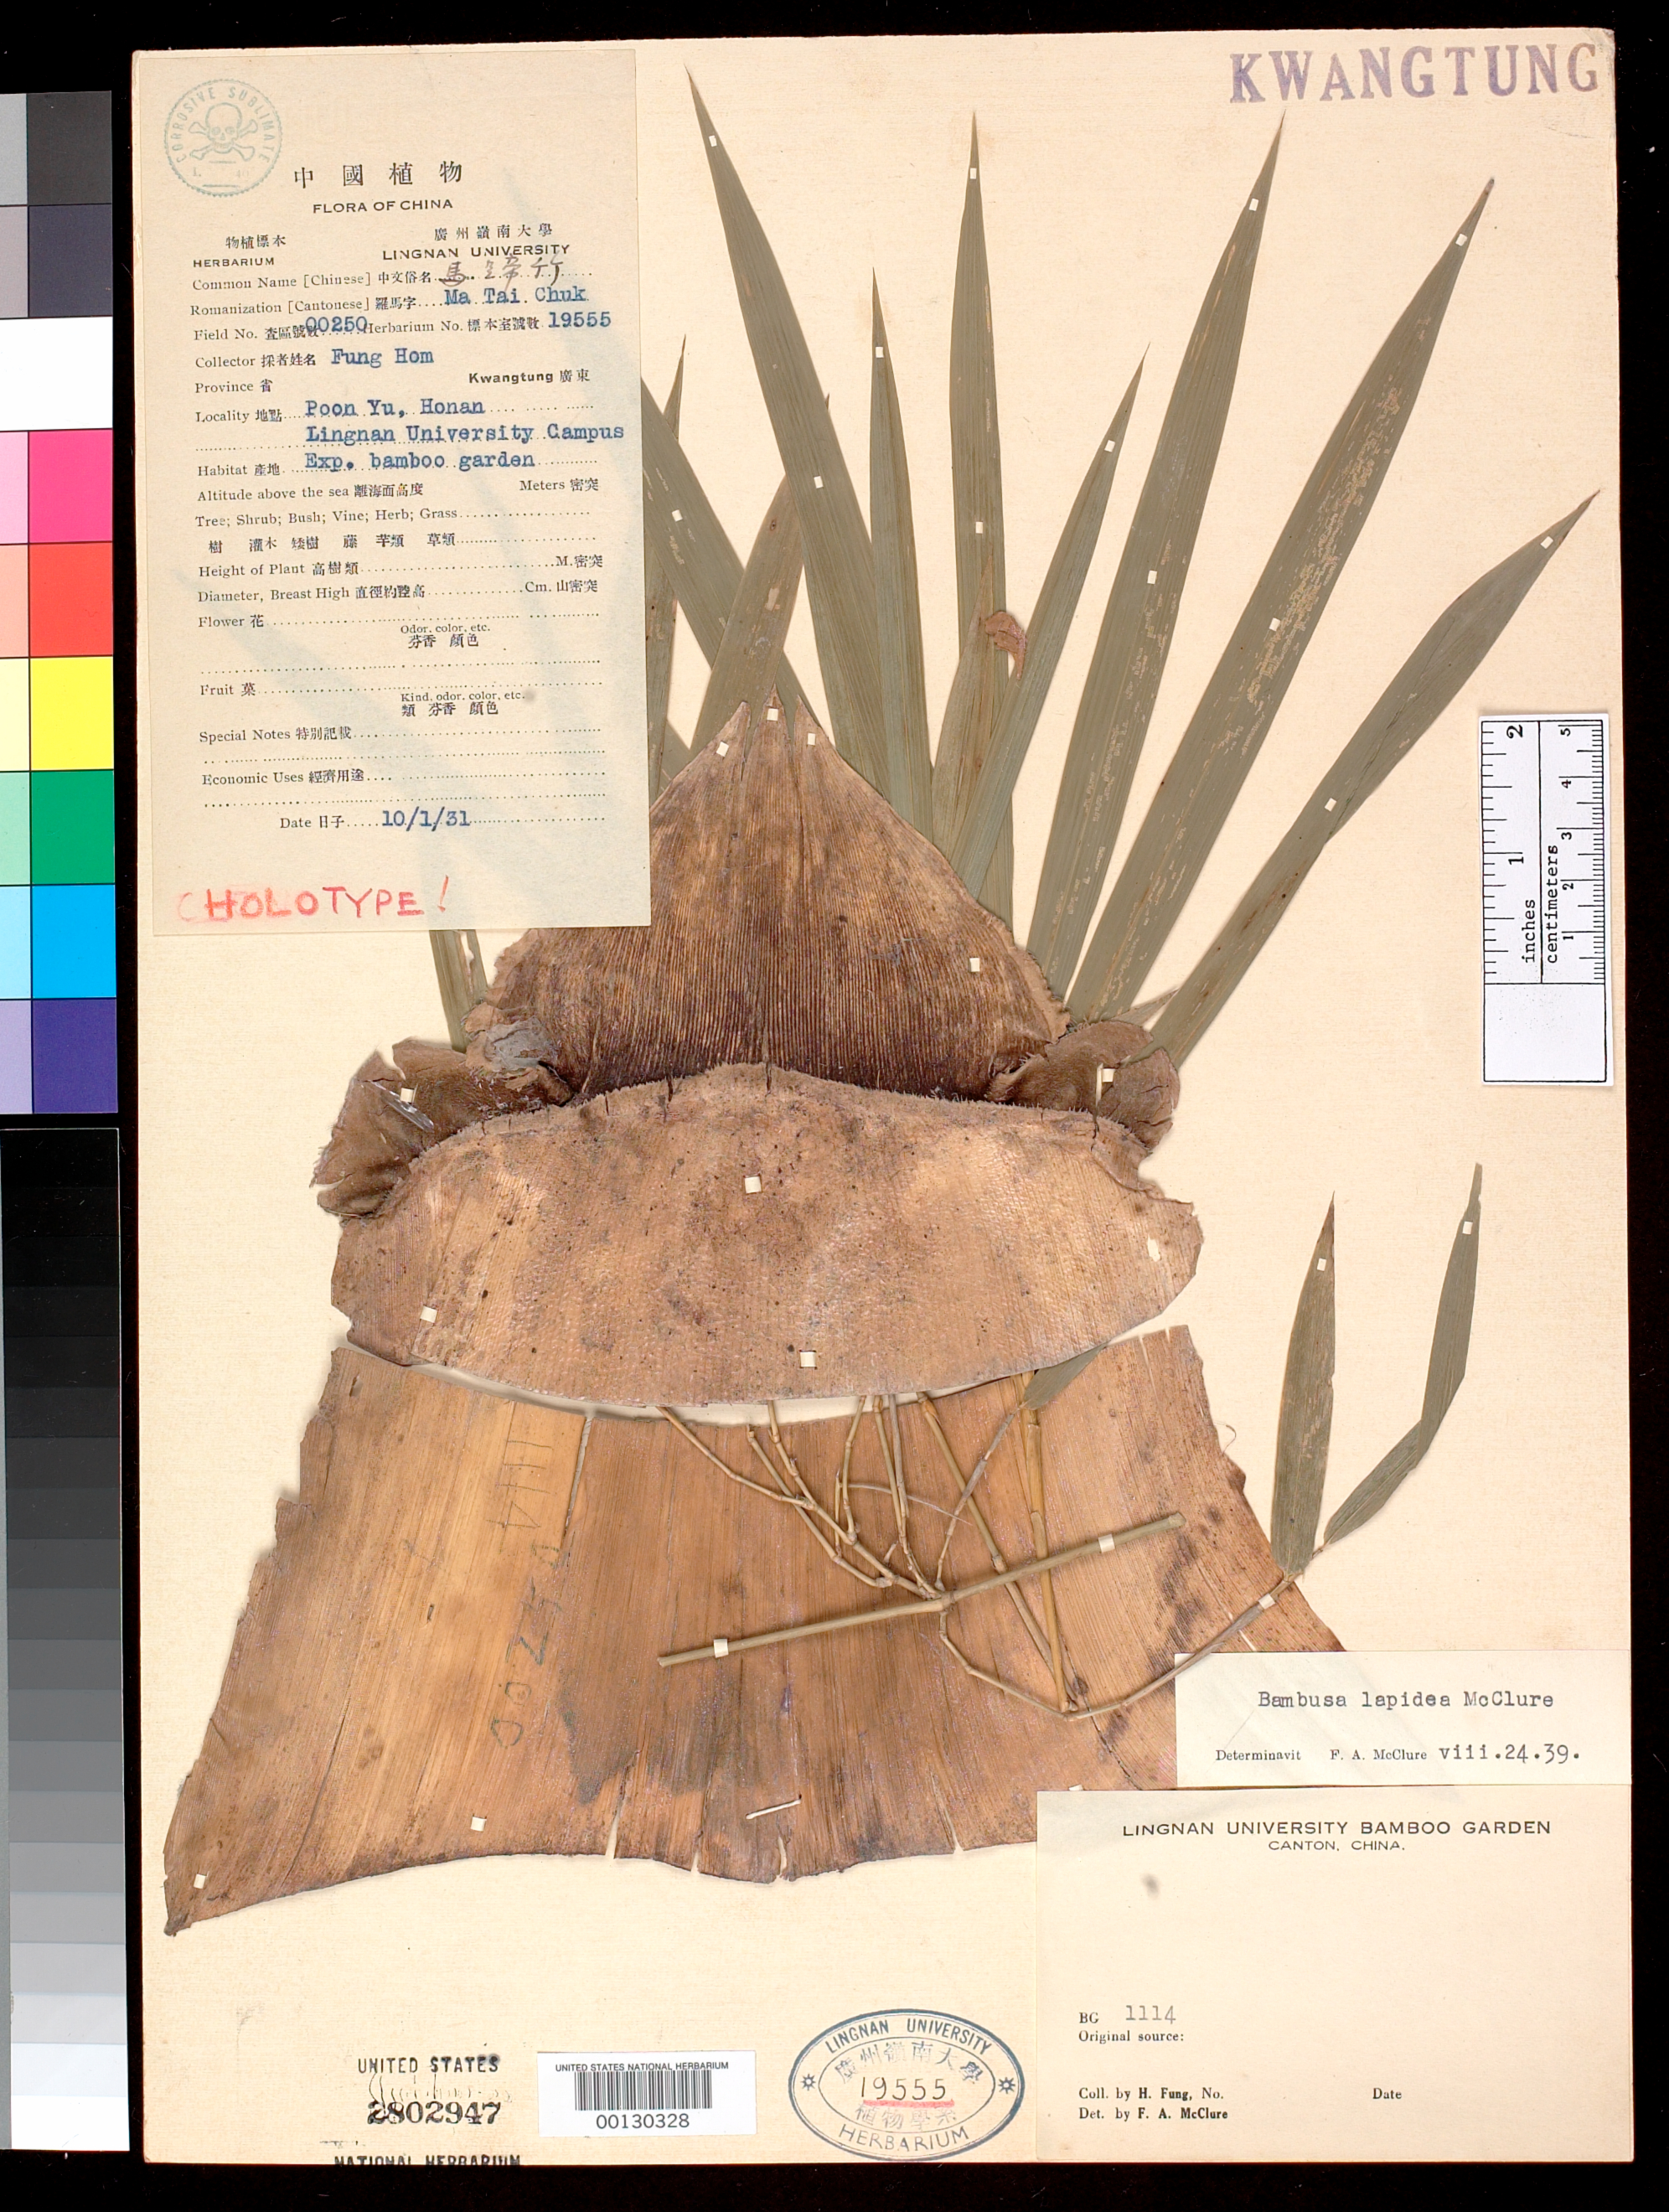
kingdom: Plantae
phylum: Tracheophyta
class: Liliopsida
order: Poales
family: Poaceae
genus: Bambusa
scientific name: Bambusa lapidea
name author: McClure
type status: Holotype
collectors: H. L. Fung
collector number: BG 1114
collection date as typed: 01 Oct 1931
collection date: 1931-10-01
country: China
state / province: Guangxi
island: Honam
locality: Poon Yu, island.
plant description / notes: Lingnan University Herbarium no. 19555.; Cultivated, Lingnan University Campus Exp. Bamboo Garden.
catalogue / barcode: US 2802947